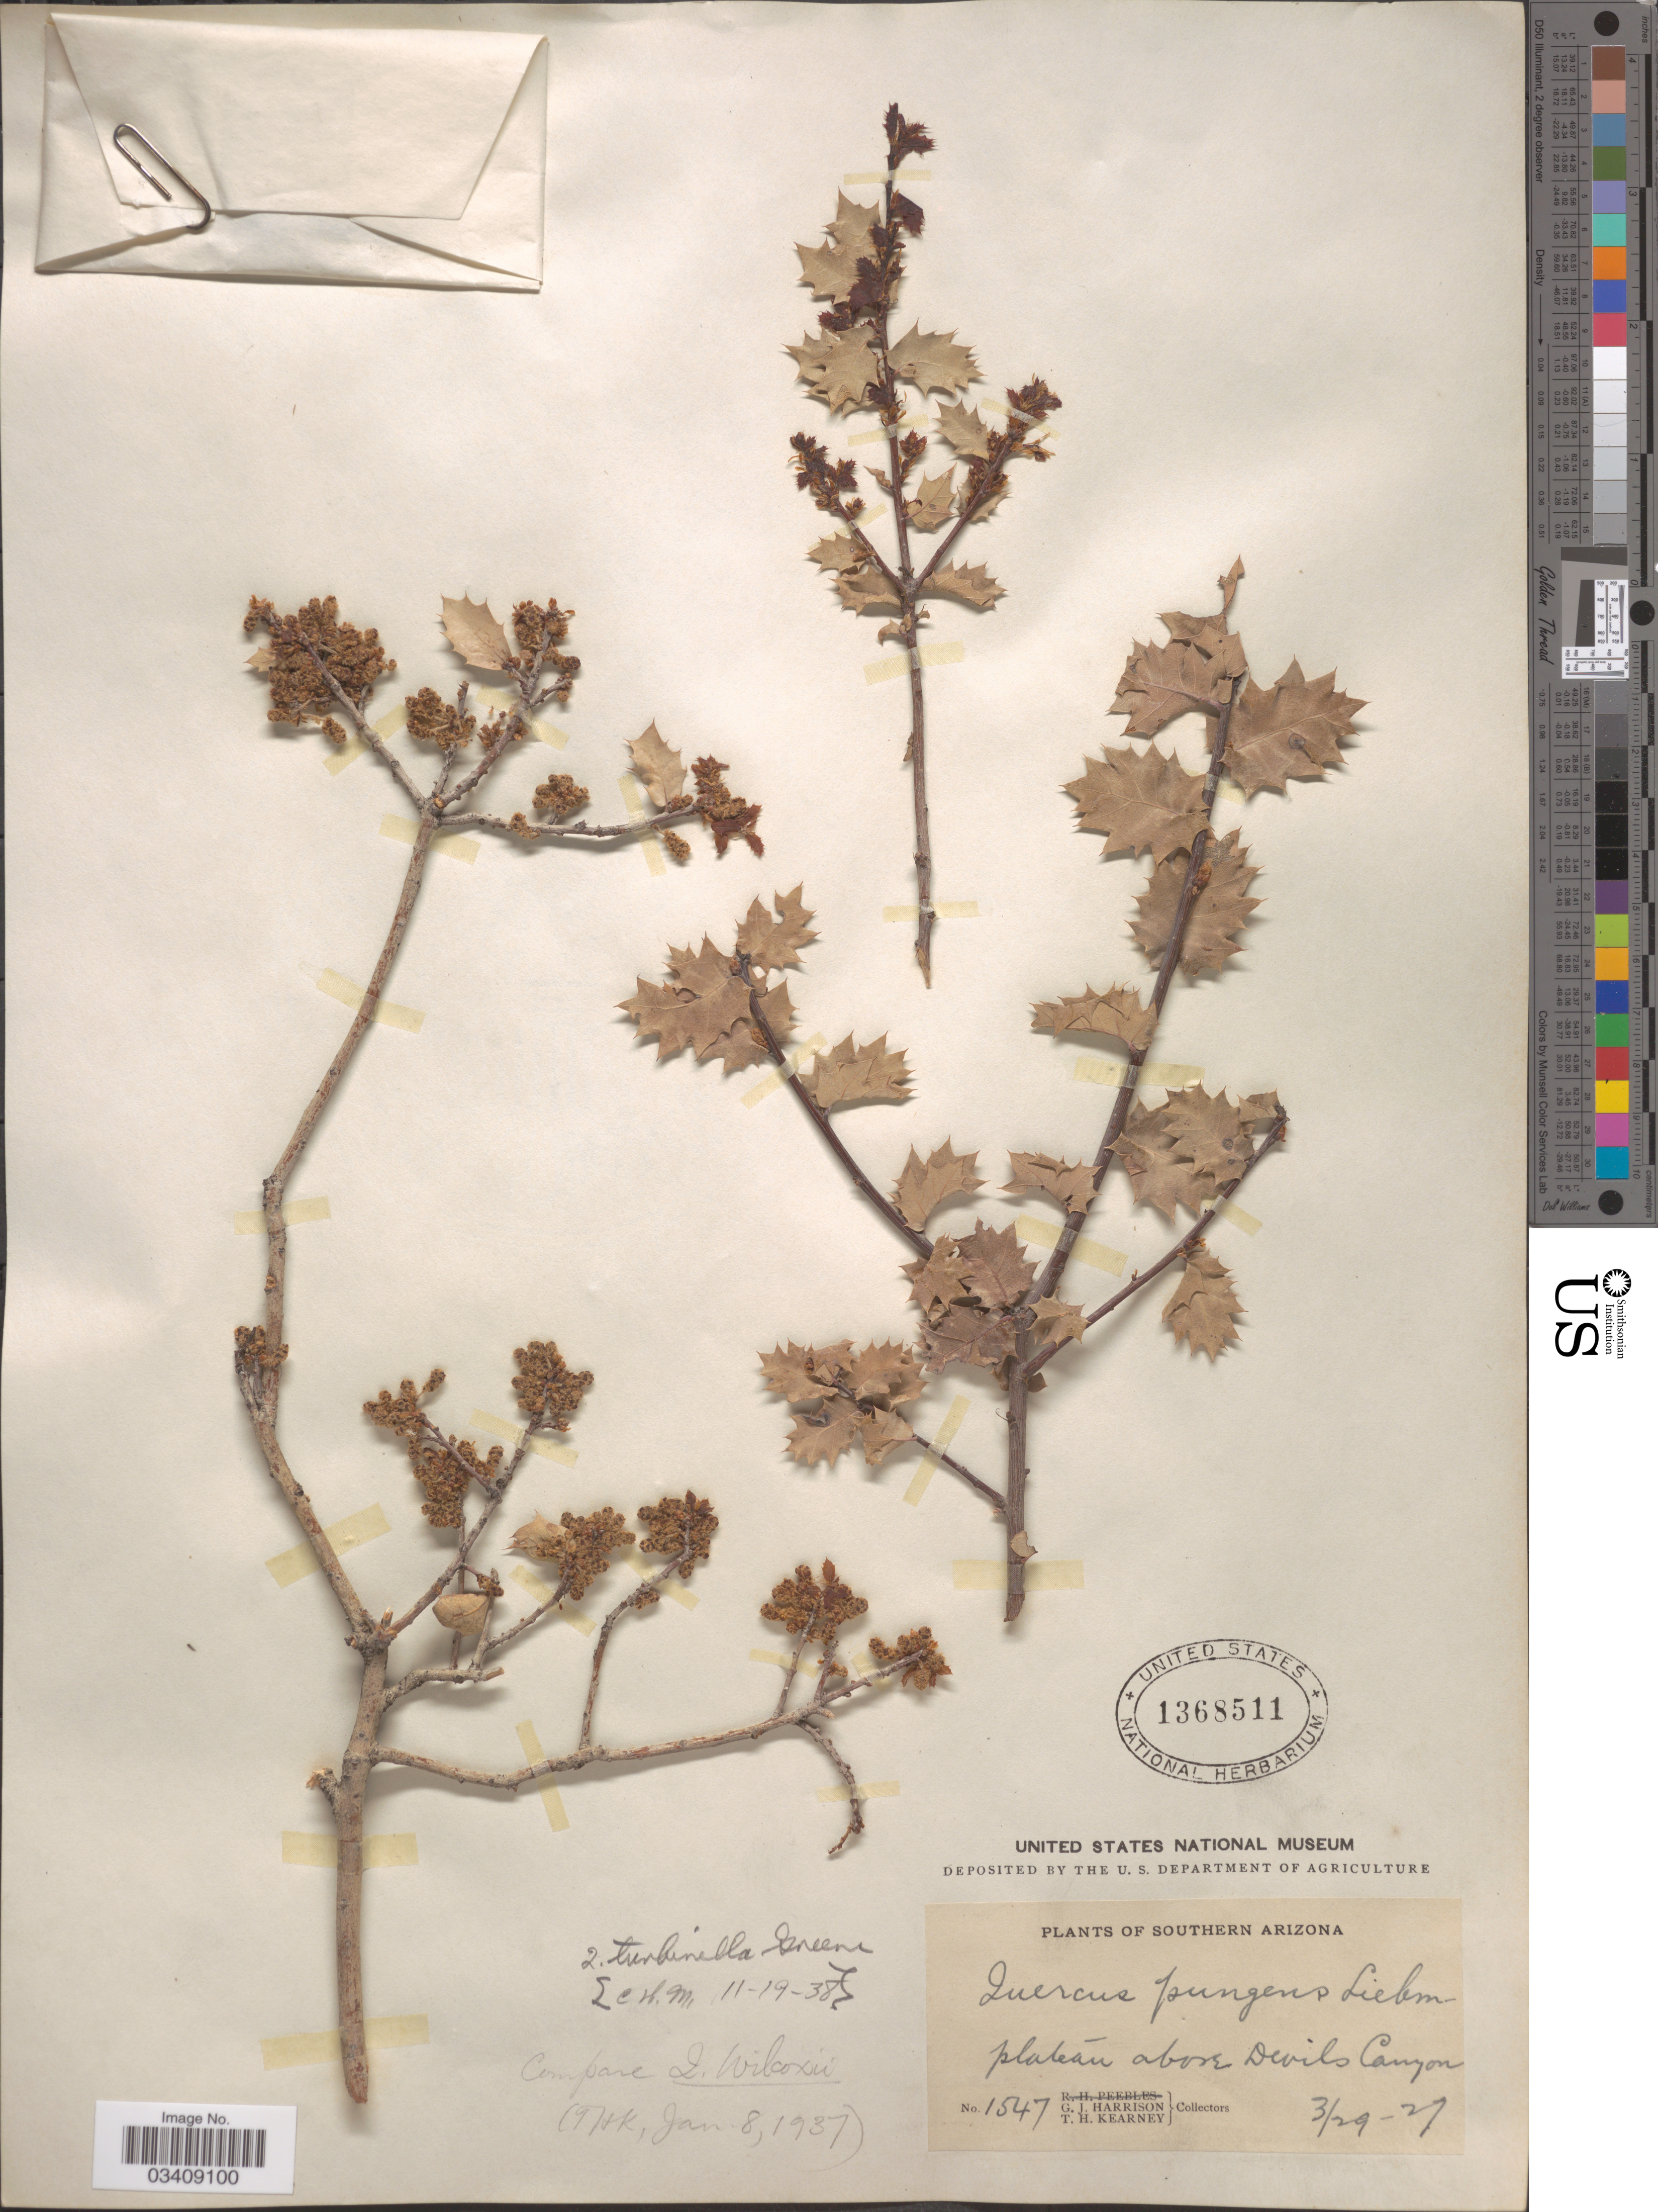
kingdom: Plantae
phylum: Tracheophyta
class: Magnoliopsida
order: Fagales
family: Fagaceae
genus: Quercus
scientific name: Quercus turbinella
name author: Greene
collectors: G. J. Harrison & T. H. Kearney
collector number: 1547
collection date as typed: Transcribed d/m/y: 29/3/27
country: United States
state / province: Arizona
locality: Southern Arizona. Plateau above Devils Canyon.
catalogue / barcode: US 1368511